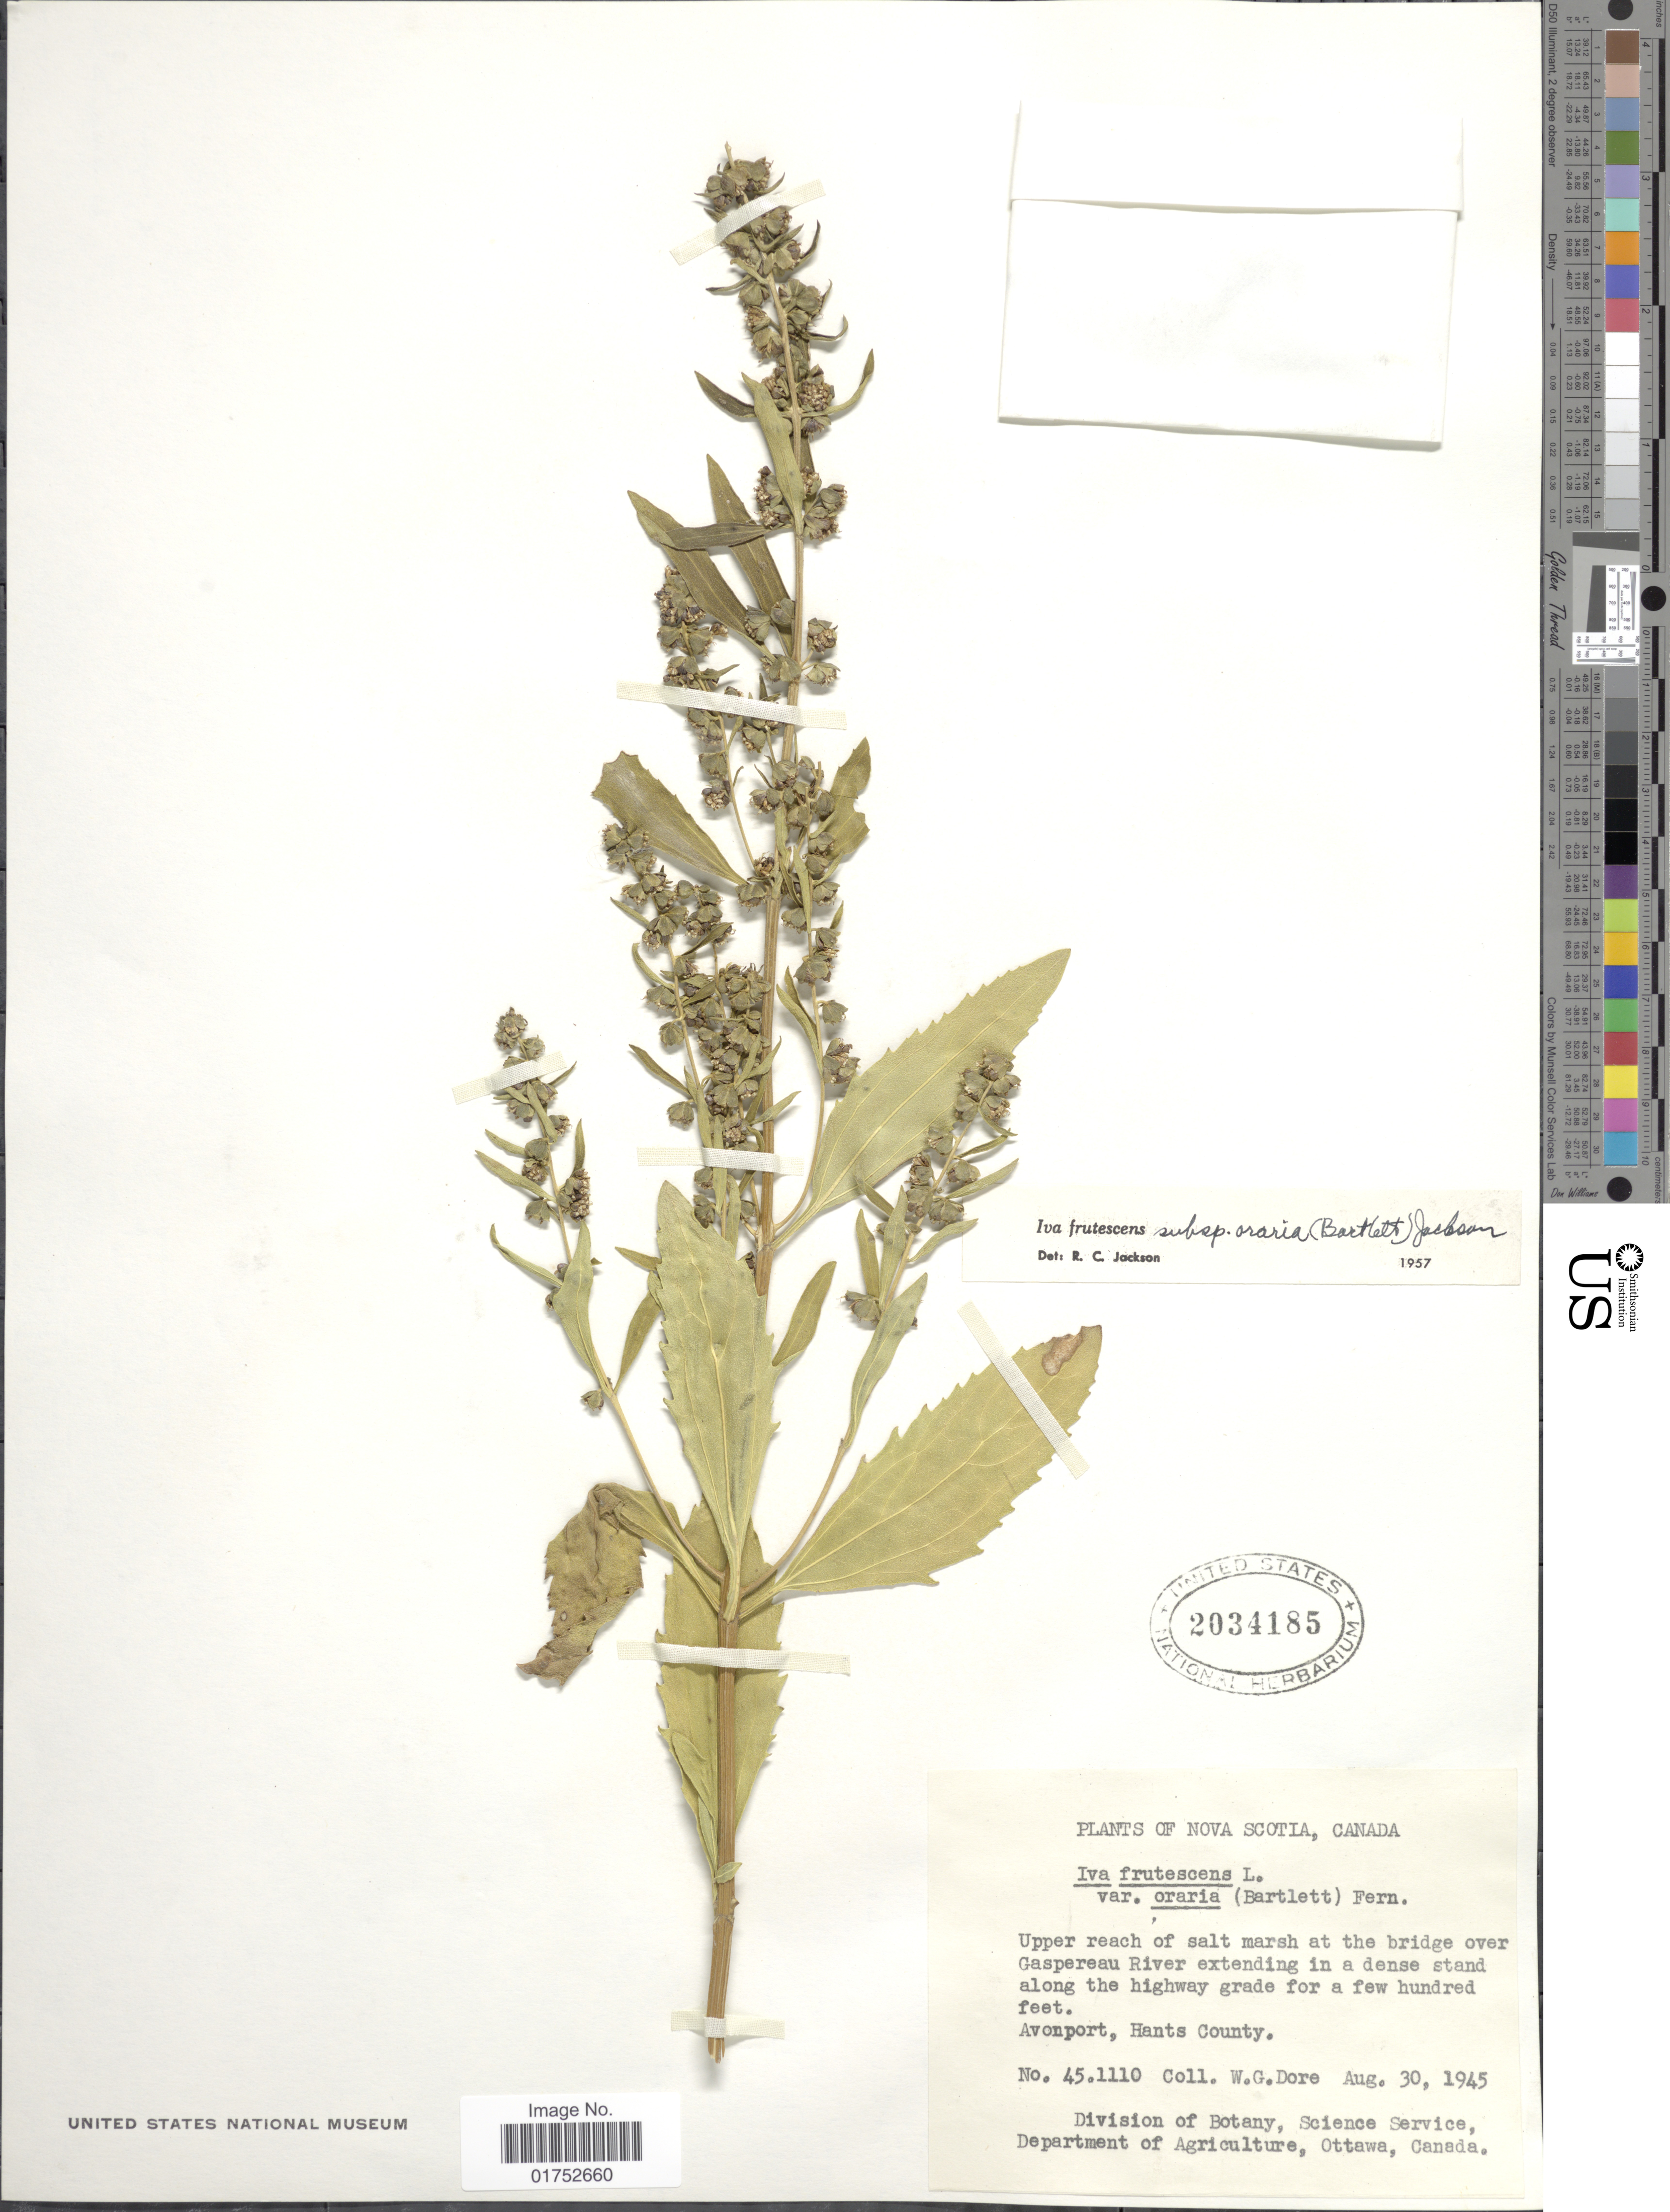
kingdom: Plantae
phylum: Tracheophyta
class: Magnoliopsida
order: Asterales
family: Asteraceae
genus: Iva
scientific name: Iva frutescens subsp. oraria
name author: (Bartlett) R.C. Jacks.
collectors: W. Dore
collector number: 451110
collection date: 1945-08-30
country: Canada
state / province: Nova Scotia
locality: At the bridge over Gaspereau river extending in a dense stand along the highway grade for a few hundred feet, Avonport, Hants County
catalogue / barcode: US 2034185